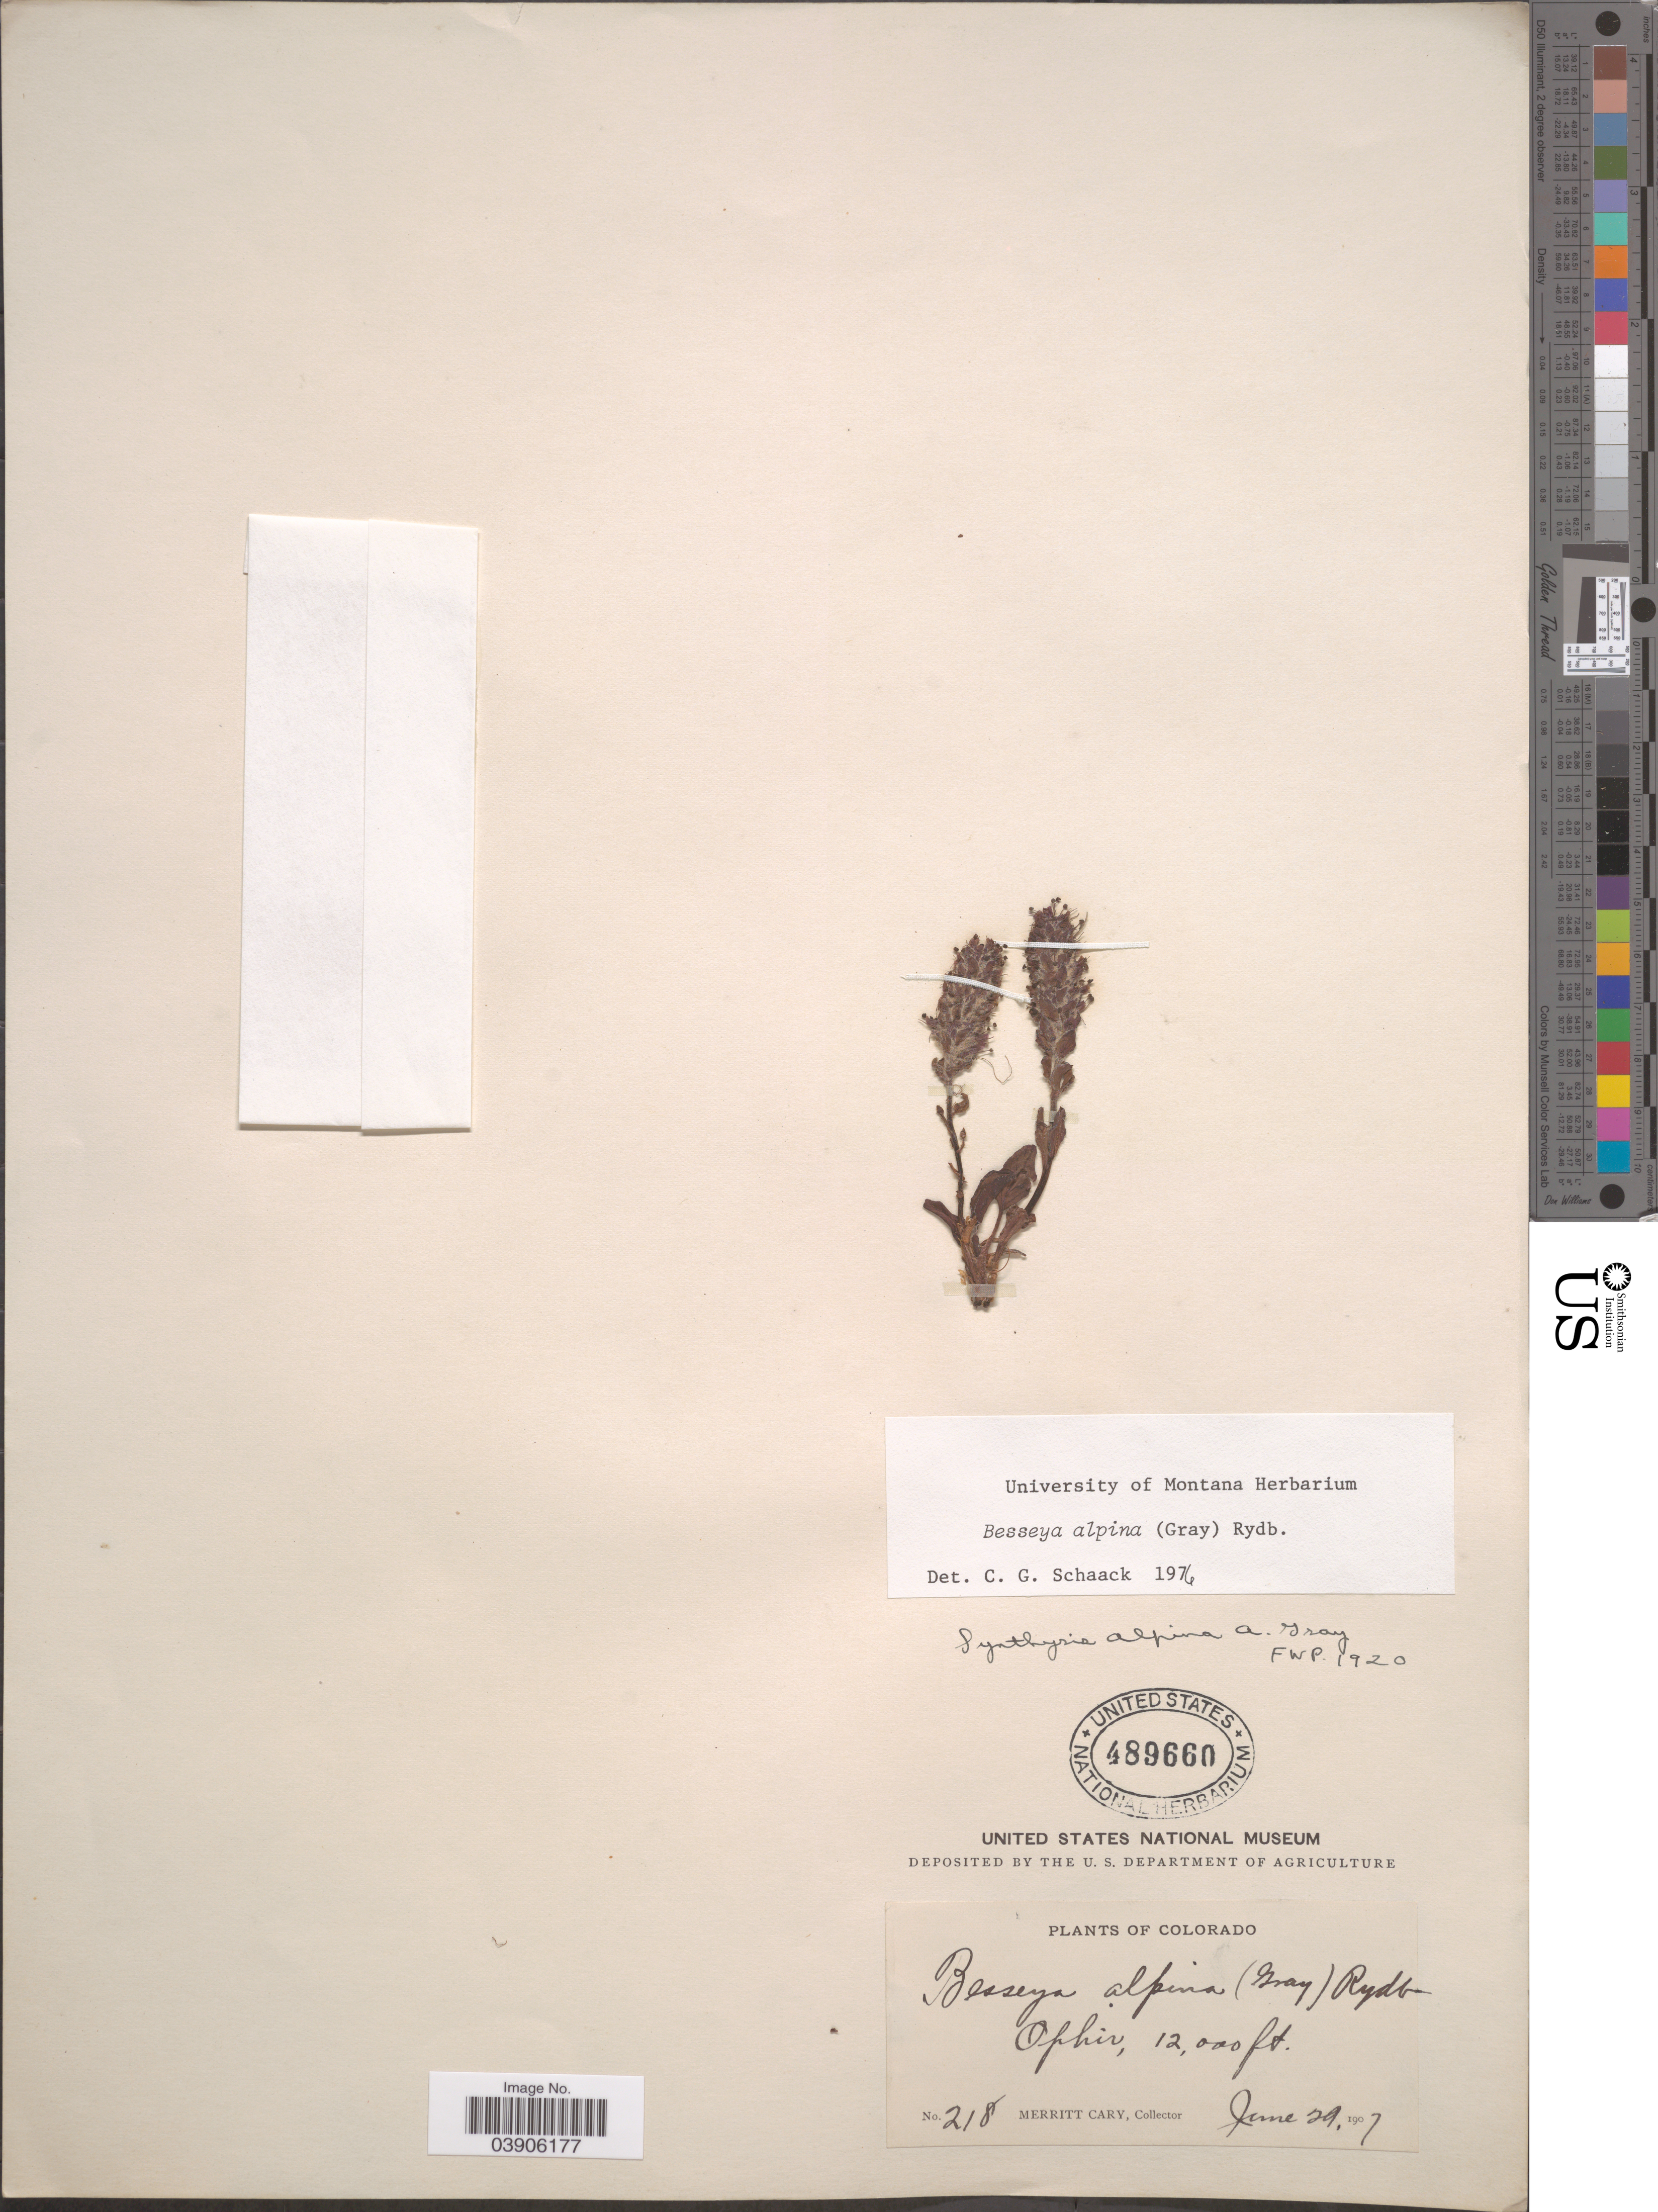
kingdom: Plantae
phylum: Tracheophyta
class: Magnoliopsida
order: Lamiales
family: Plantaginaceae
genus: Synthyris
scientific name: Synthyris alpina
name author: A. Gray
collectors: M. Cary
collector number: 218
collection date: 1907-06-29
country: United States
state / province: Colorado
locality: Ophir.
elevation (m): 3658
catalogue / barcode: US 489660